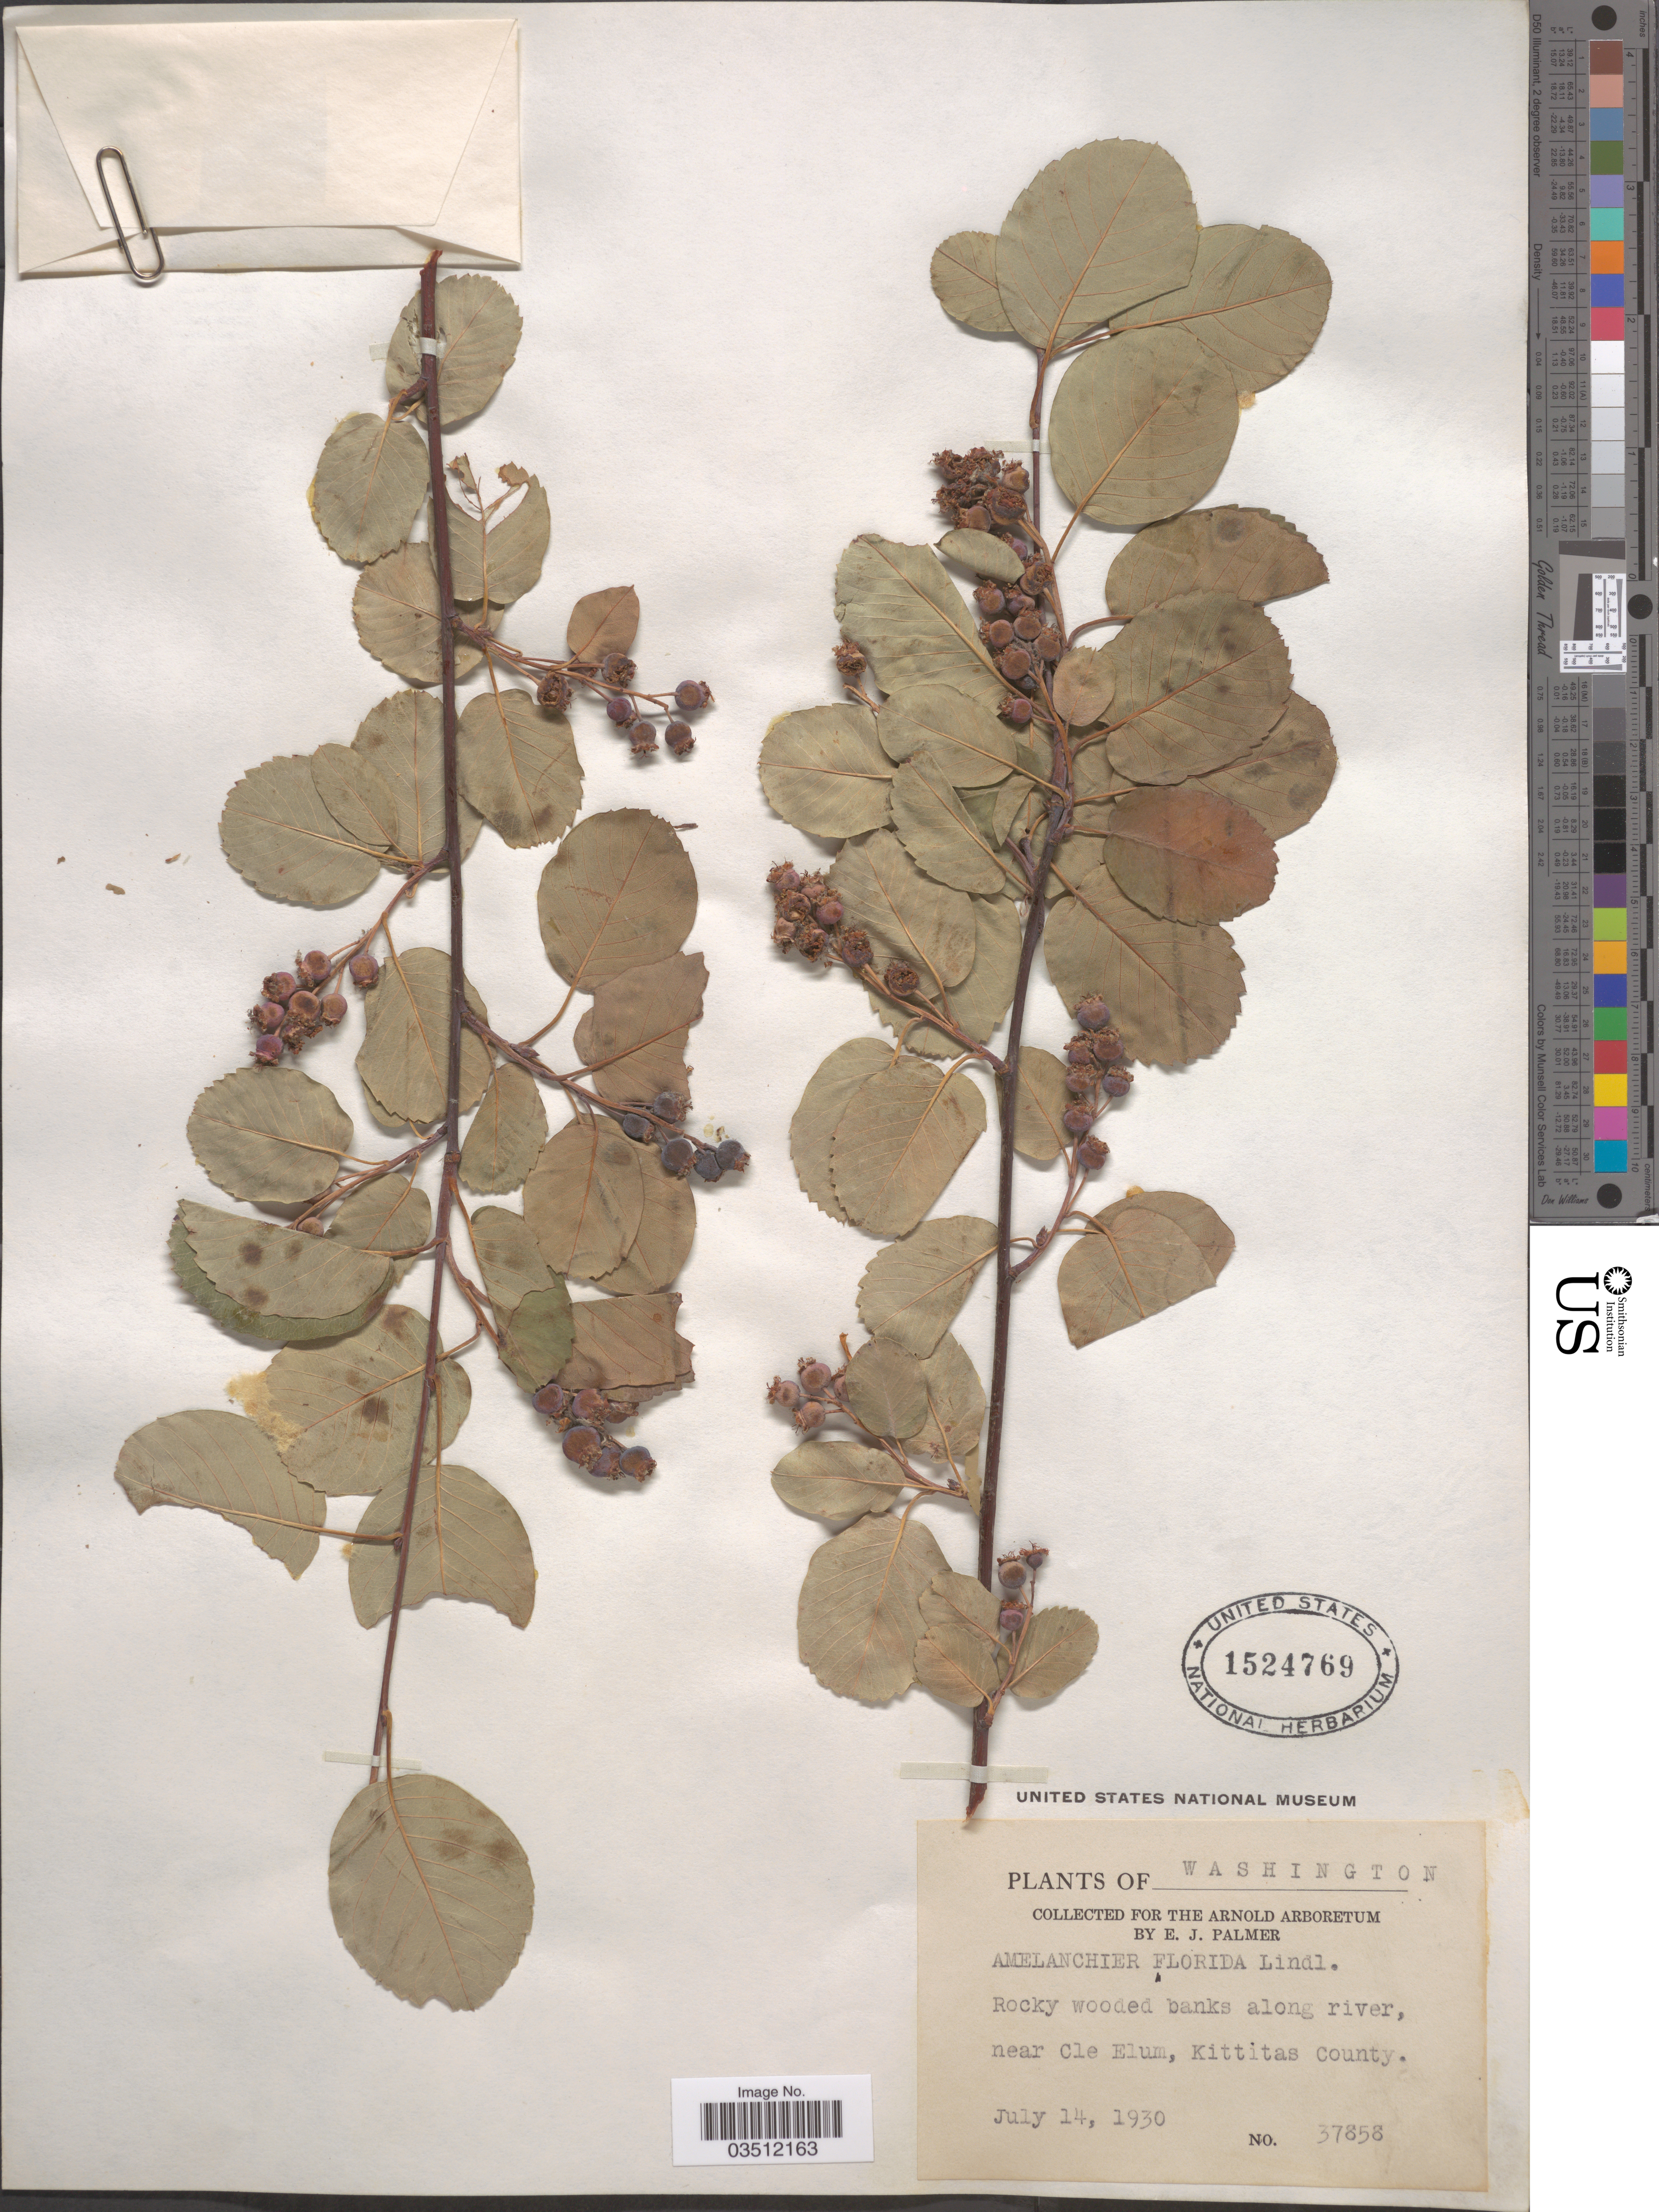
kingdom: Plantae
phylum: Tracheophyta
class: Magnoliopsida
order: Rosales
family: Rosaceae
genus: Amelanchier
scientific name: Amelanchier florida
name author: Lindl.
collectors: E. J. Palmer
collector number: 37858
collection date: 1930-07-14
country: United States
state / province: Washington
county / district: Kittitas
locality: Rocky wooded banks along river, near Cle Elum, Kittitas County.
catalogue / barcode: US 1524769